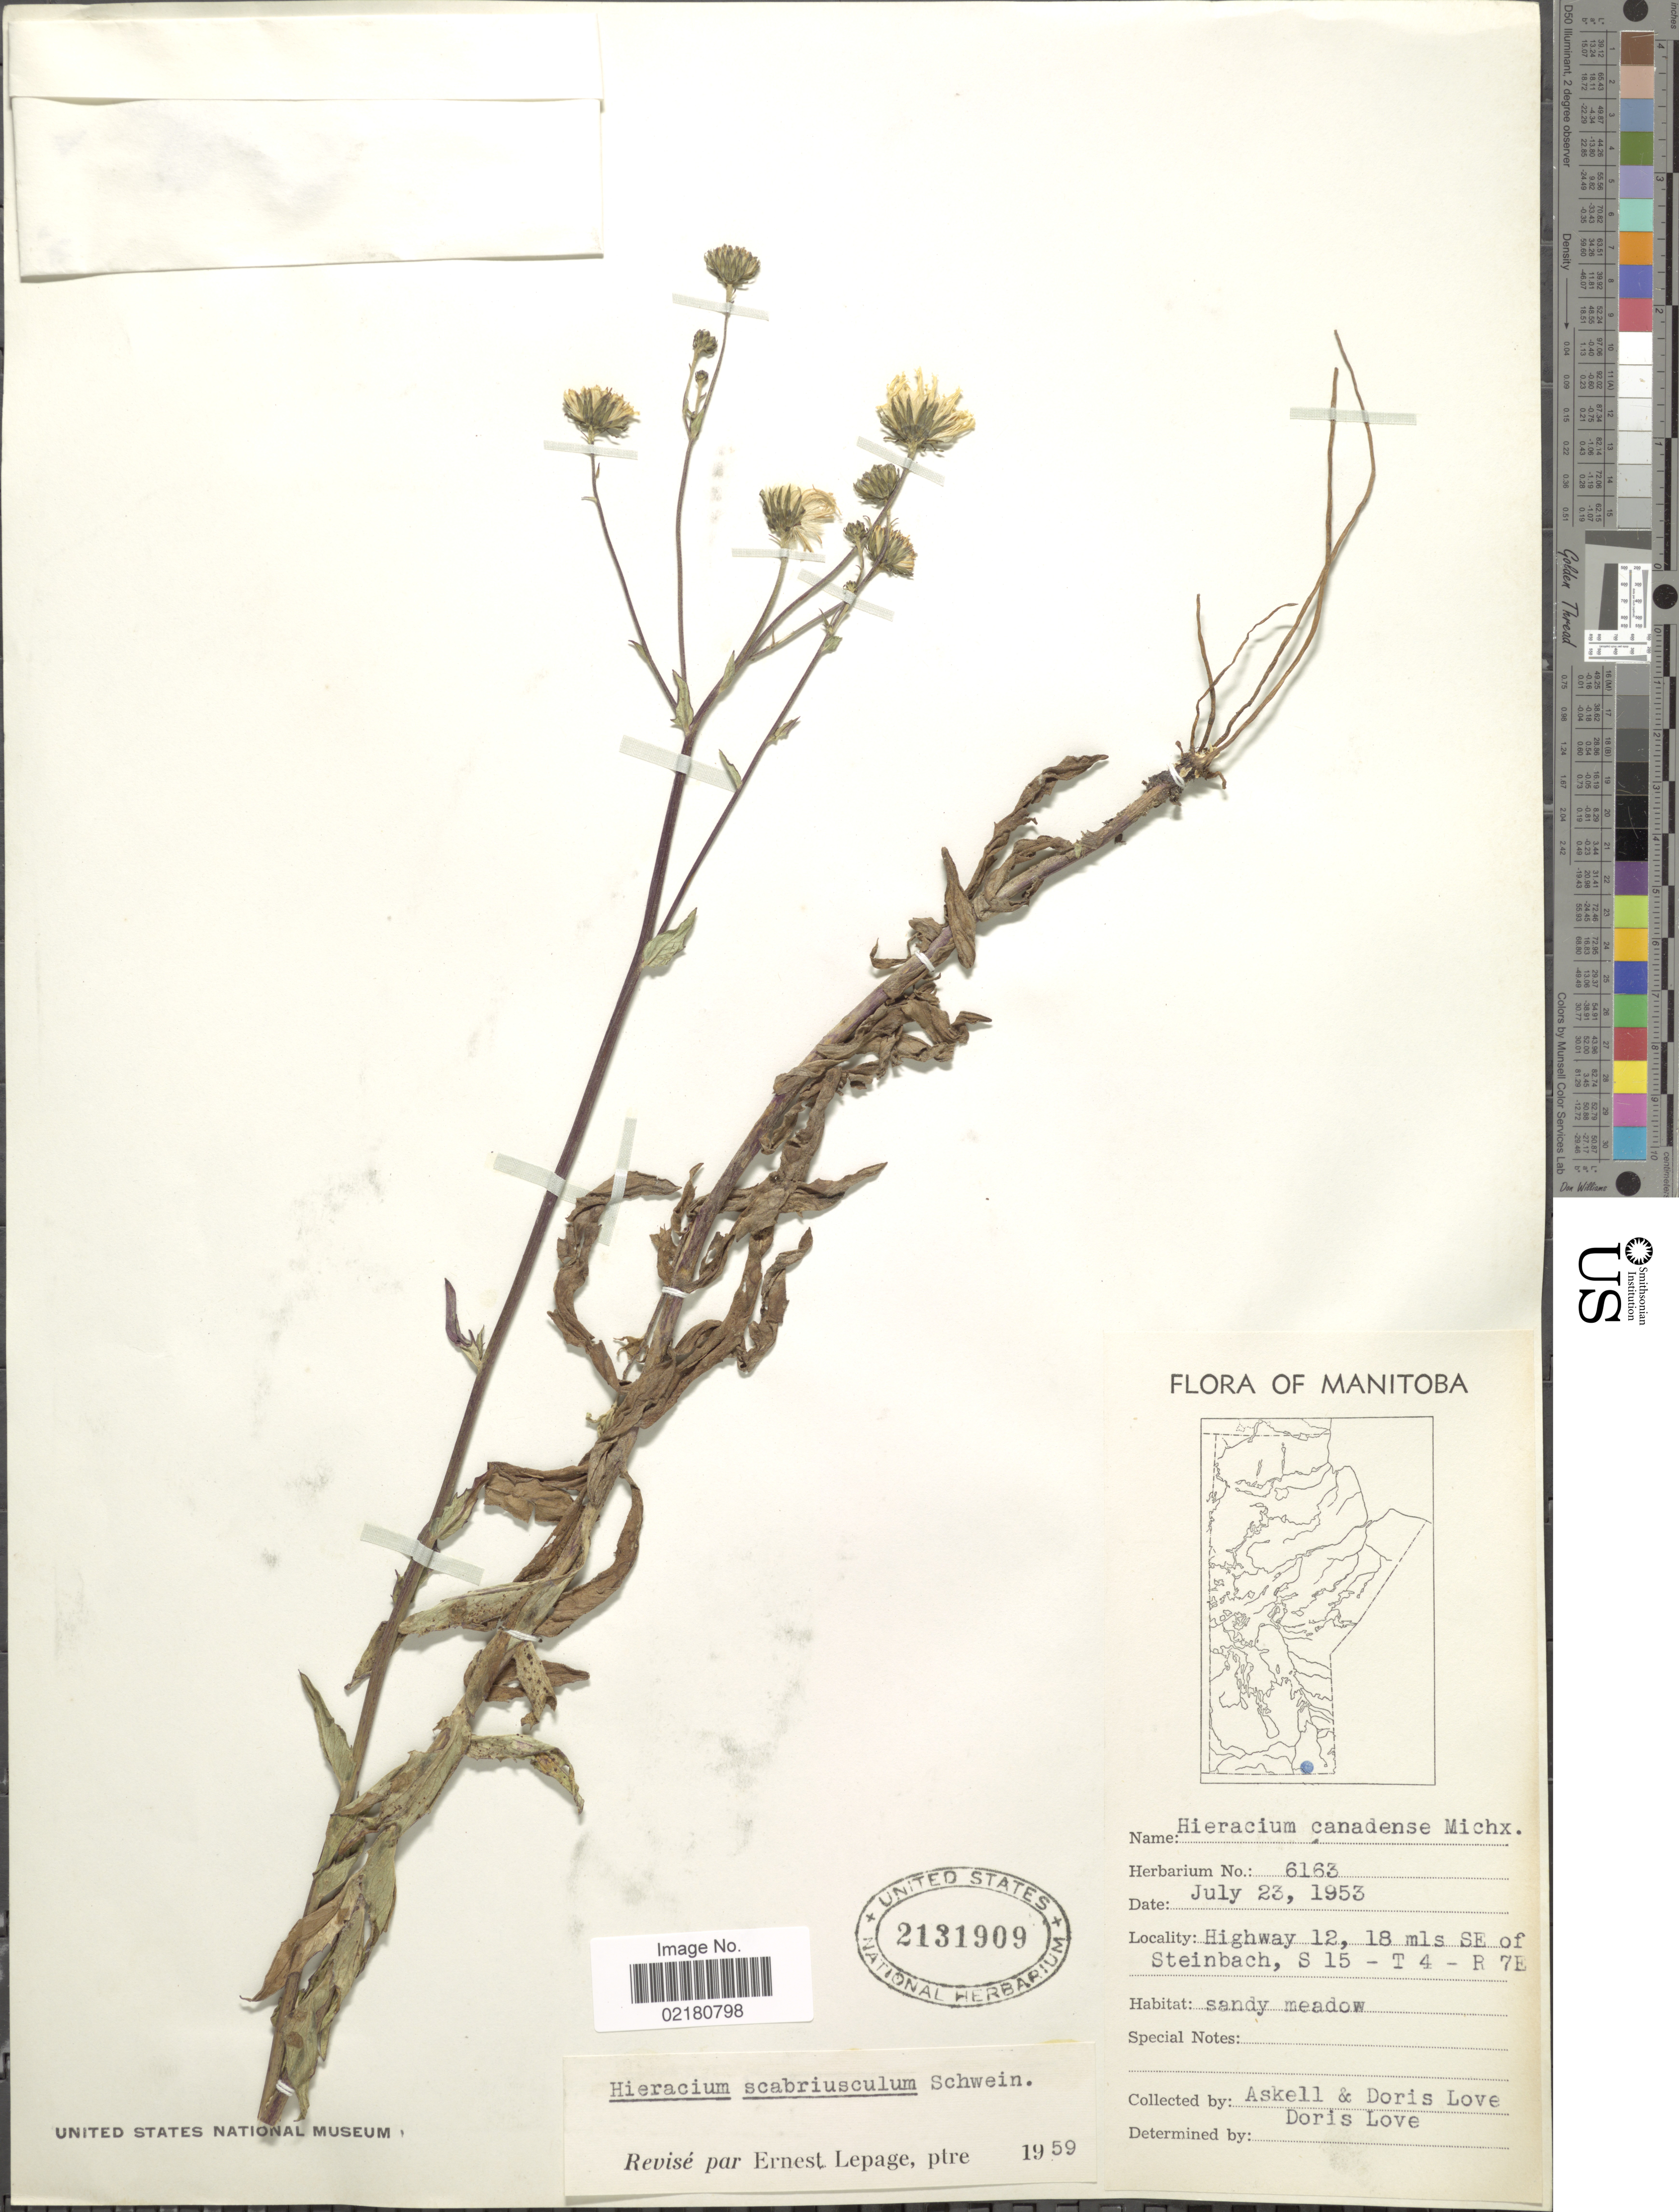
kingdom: Plantae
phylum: Tracheophyta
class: Magnoliopsida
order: Asterales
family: Asteraceae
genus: Hieracium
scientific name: Hieracium umbellatum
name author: L.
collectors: Á. Löve & D. Löve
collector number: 6163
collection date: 1953-07-23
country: Canada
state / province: Manitoba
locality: Manitoba, Highway 12, 18 mls SE of Steinbach, S15-T4-R7E Sandy Meadow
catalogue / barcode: US 2131909